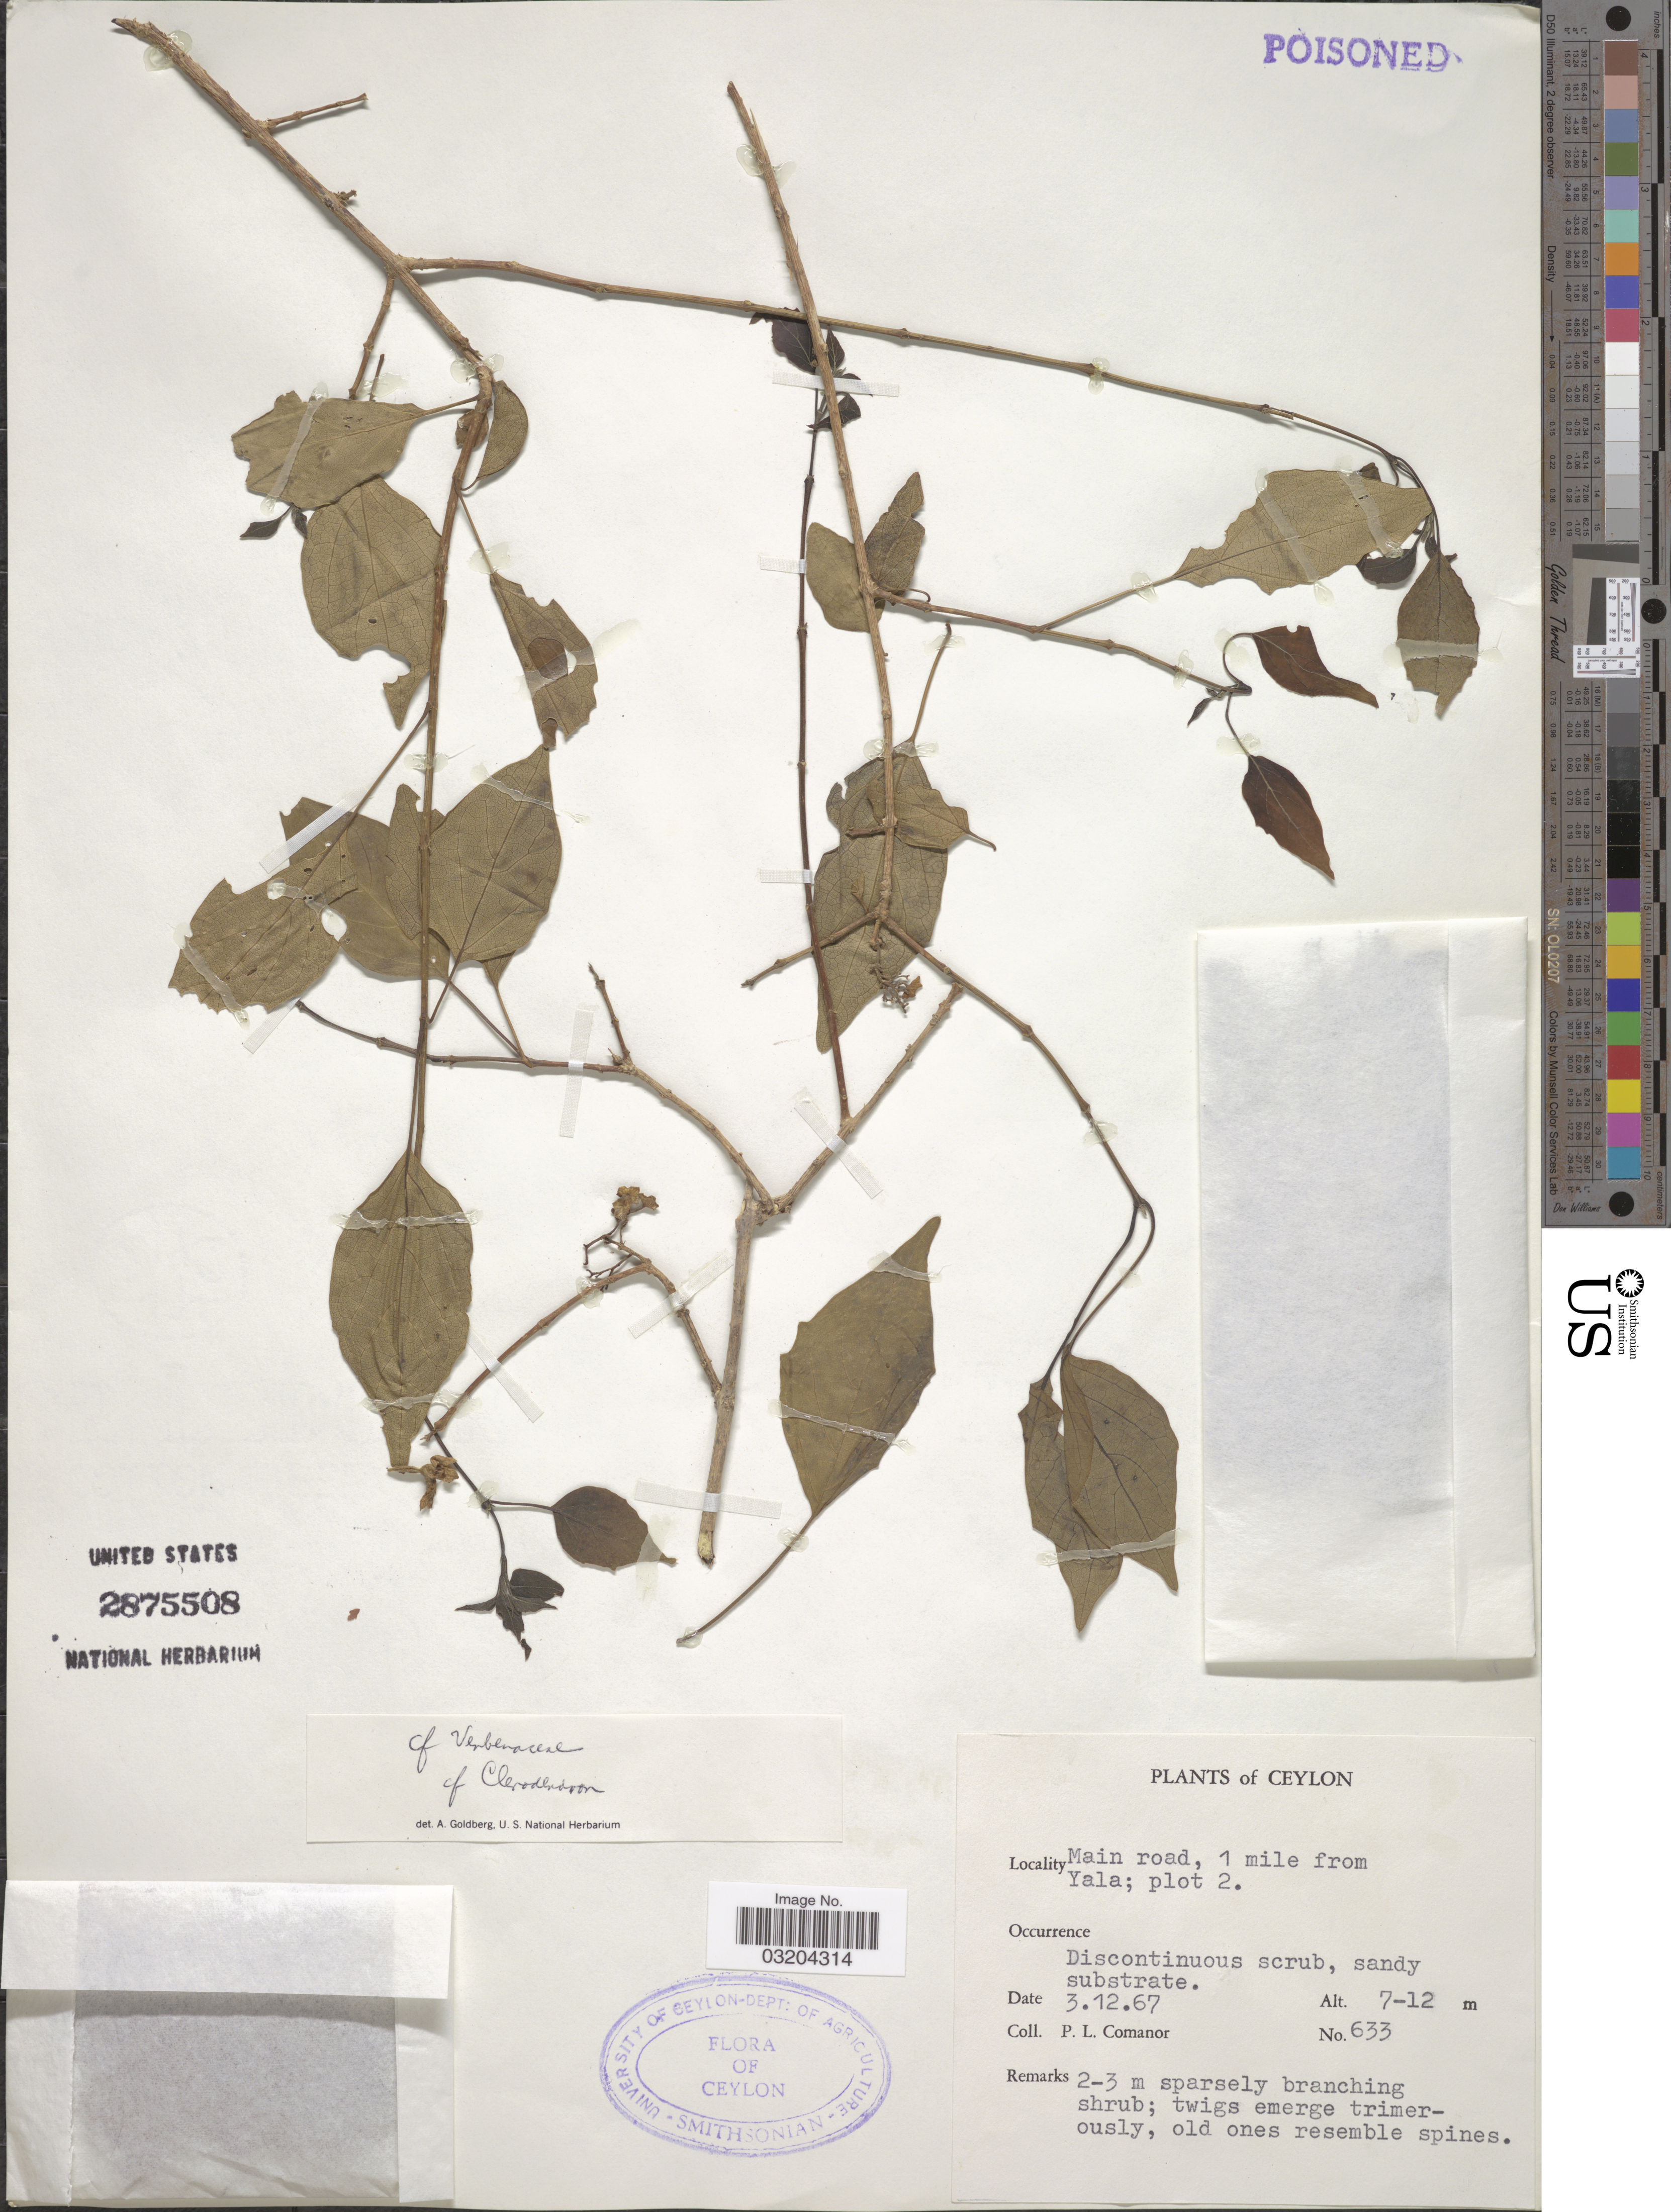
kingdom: Plantae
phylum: Tracheophyta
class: Magnoliopsida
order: Lamiales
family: Verbenaceae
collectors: P. Comanor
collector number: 633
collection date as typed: Transcribed d/m/y: 3/12/67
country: Sri Lanka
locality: Ceylon. Main road, 1 mile from Yala; plot 2.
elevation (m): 7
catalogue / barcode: US 2875508